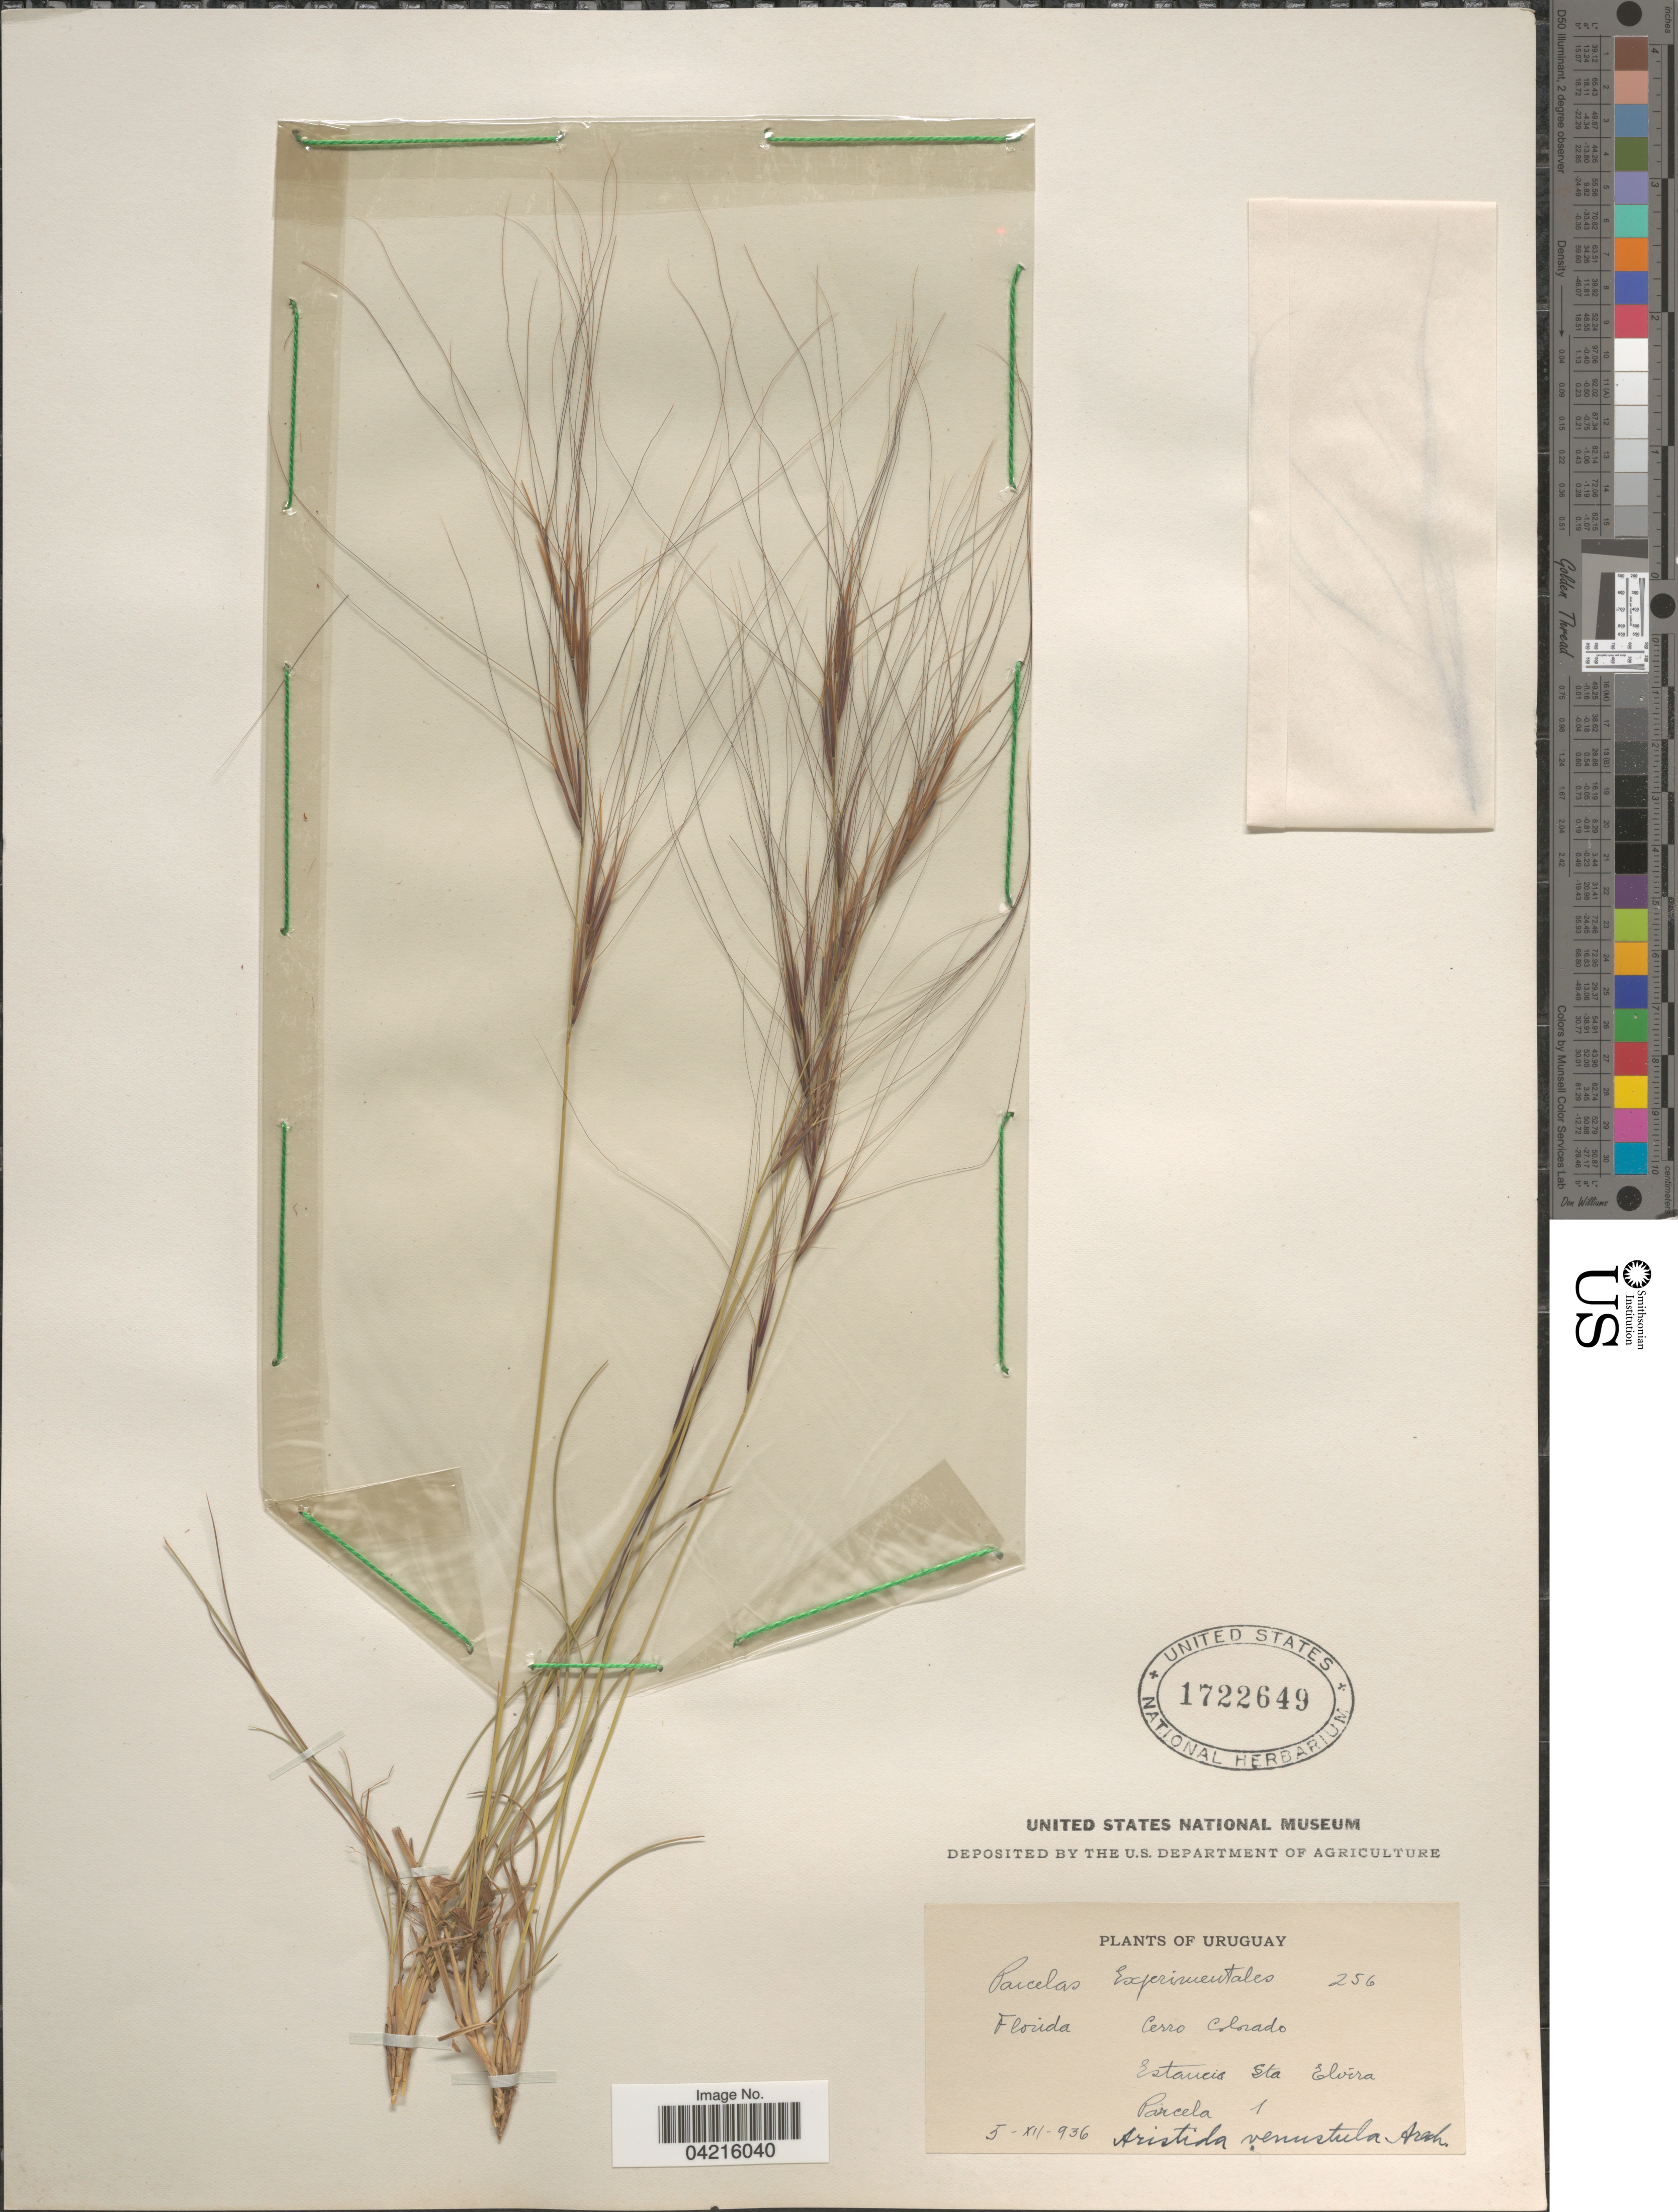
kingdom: Plantae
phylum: Tracheophyta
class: Liliopsida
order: Poales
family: Poaceae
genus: Aristida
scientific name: Aristida venesuelae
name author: Henr.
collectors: ex herb. Parcelas Experimentales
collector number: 256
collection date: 1936-12-05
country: Uruguay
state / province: Florida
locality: Cerro Colorado. Estancia Sta Elvira. Parcela 1.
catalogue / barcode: US 1722649